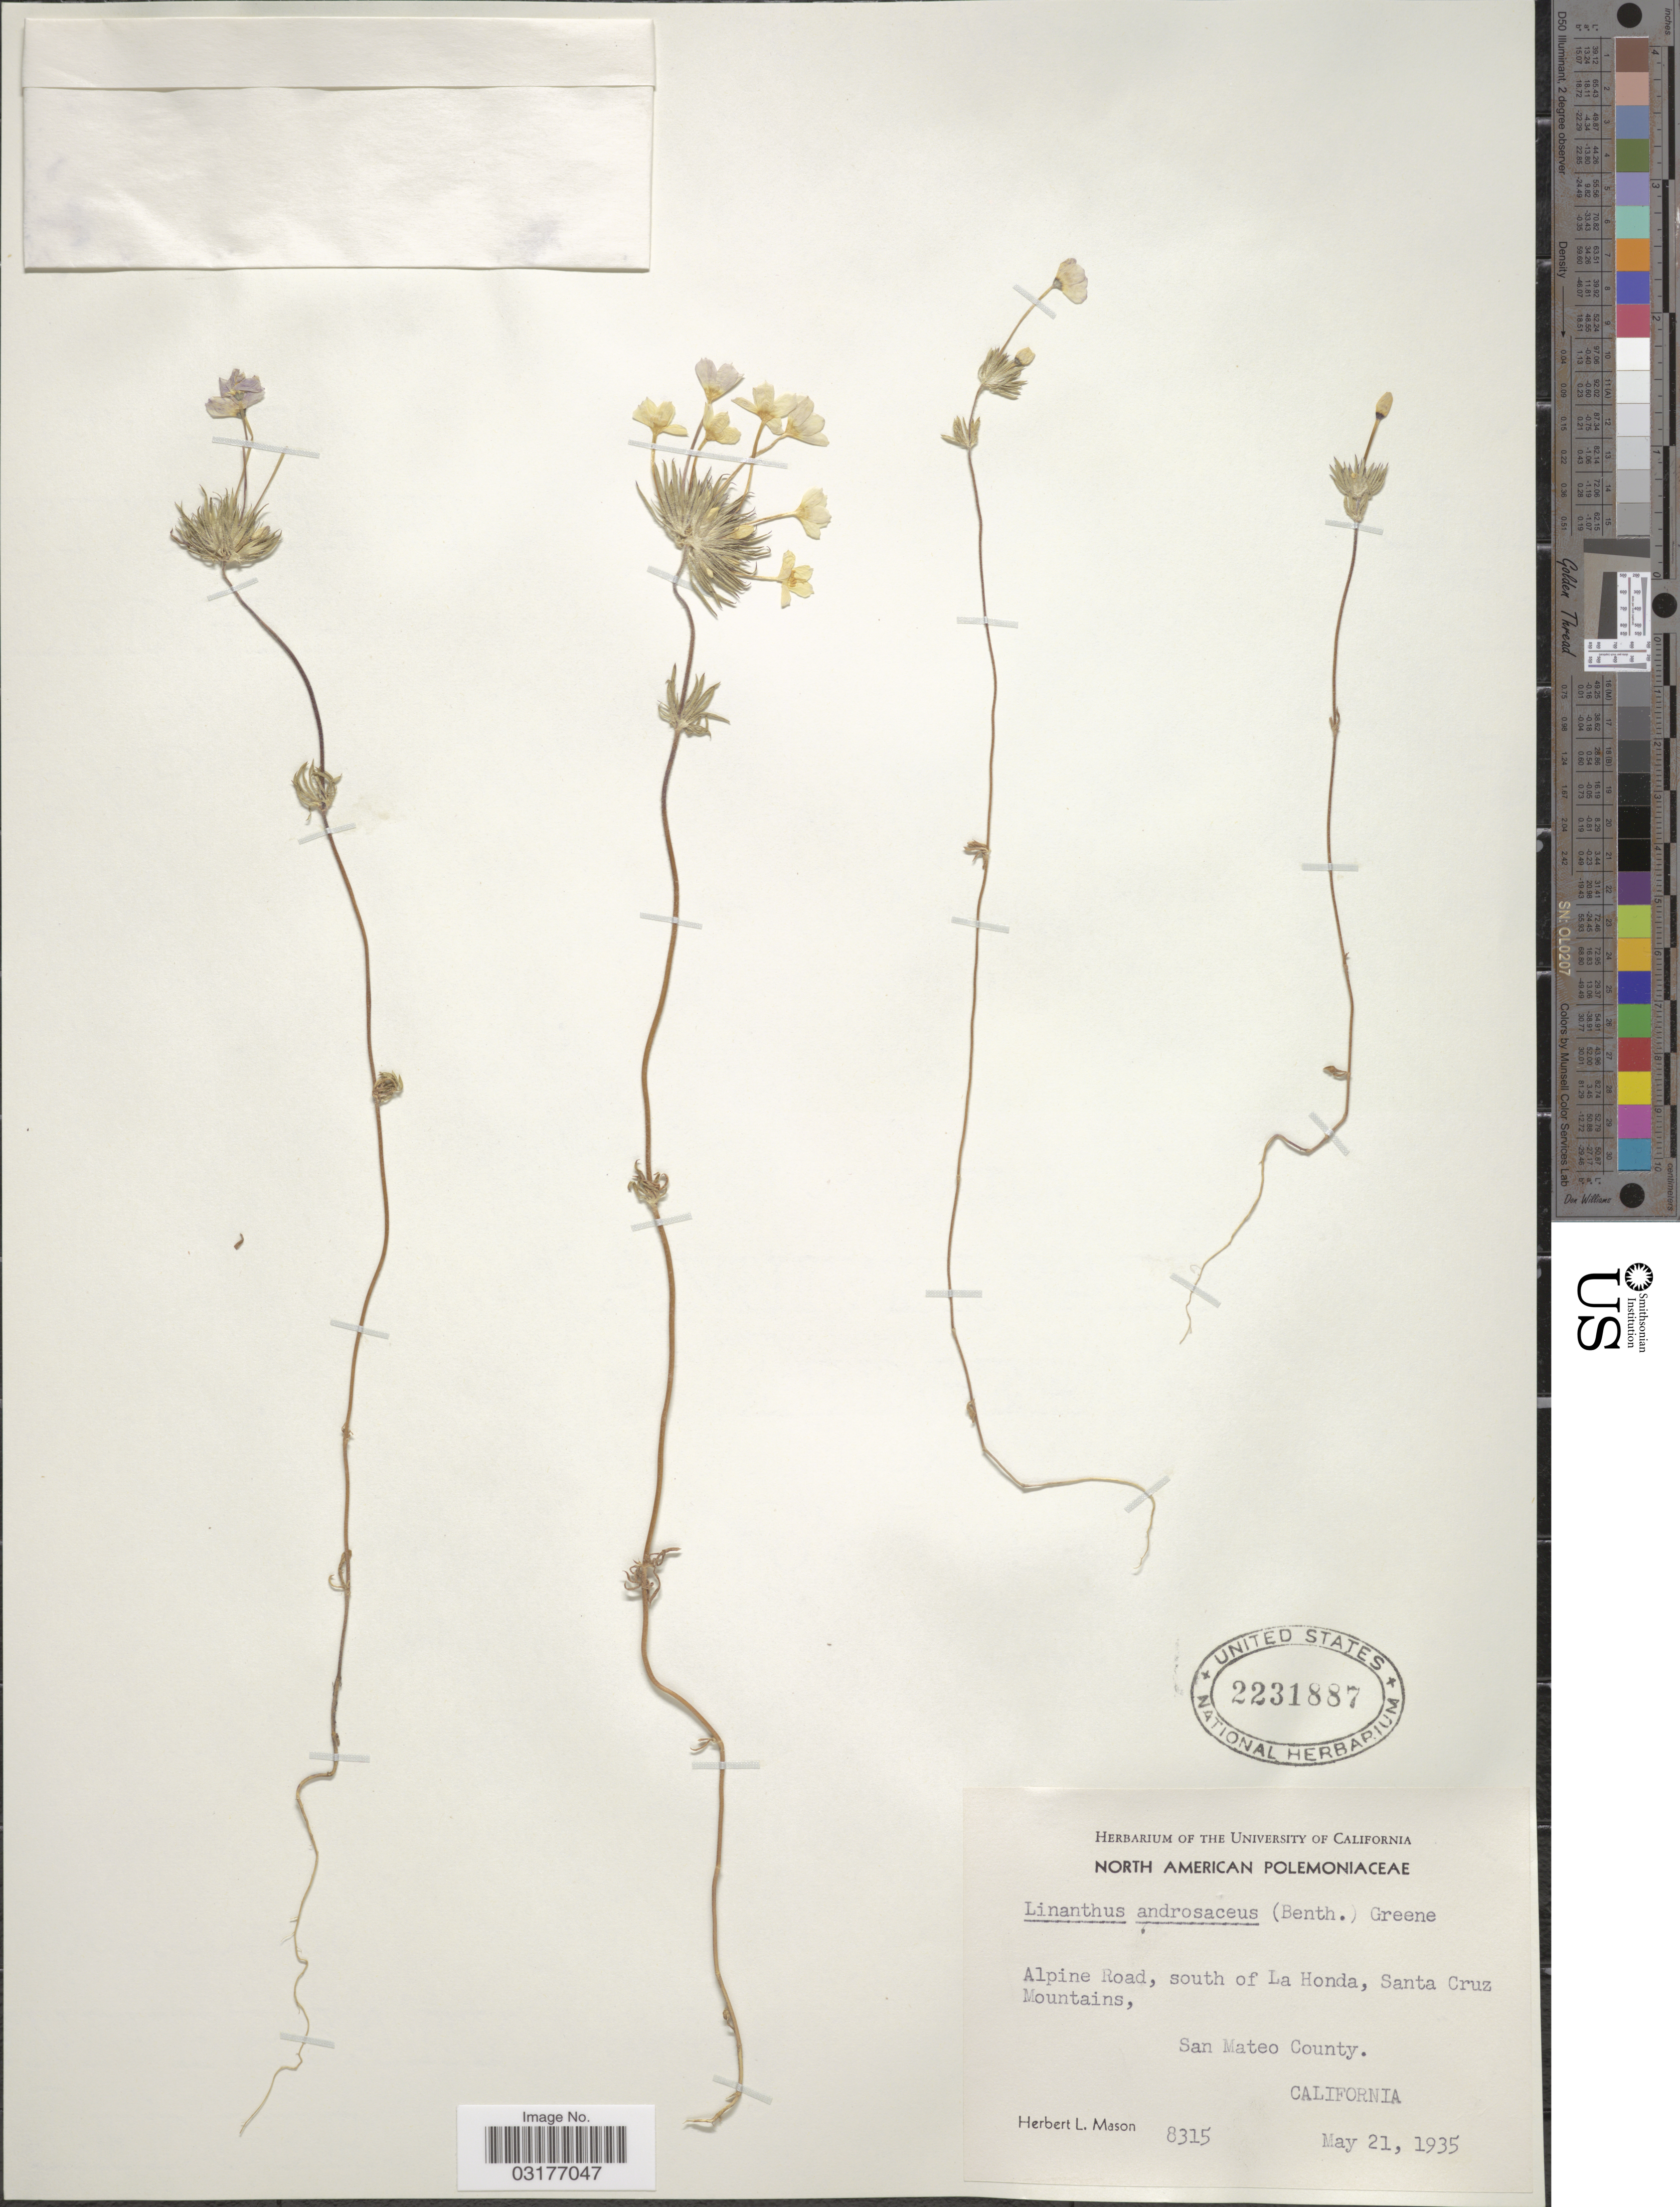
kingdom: Plantae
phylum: Tracheophyta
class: Magnoliopsida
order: Ericales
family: Polemoniaceae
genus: Leptosiphon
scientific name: Leptosiphon androsaceus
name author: Benth.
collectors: H. L. Mason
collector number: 8315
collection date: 1935-05-21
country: United States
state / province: California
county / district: San Mateo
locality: Alpine Road, south of La Honda, Santa Cruz Mountains, San Mateo County.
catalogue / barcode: US 2231887